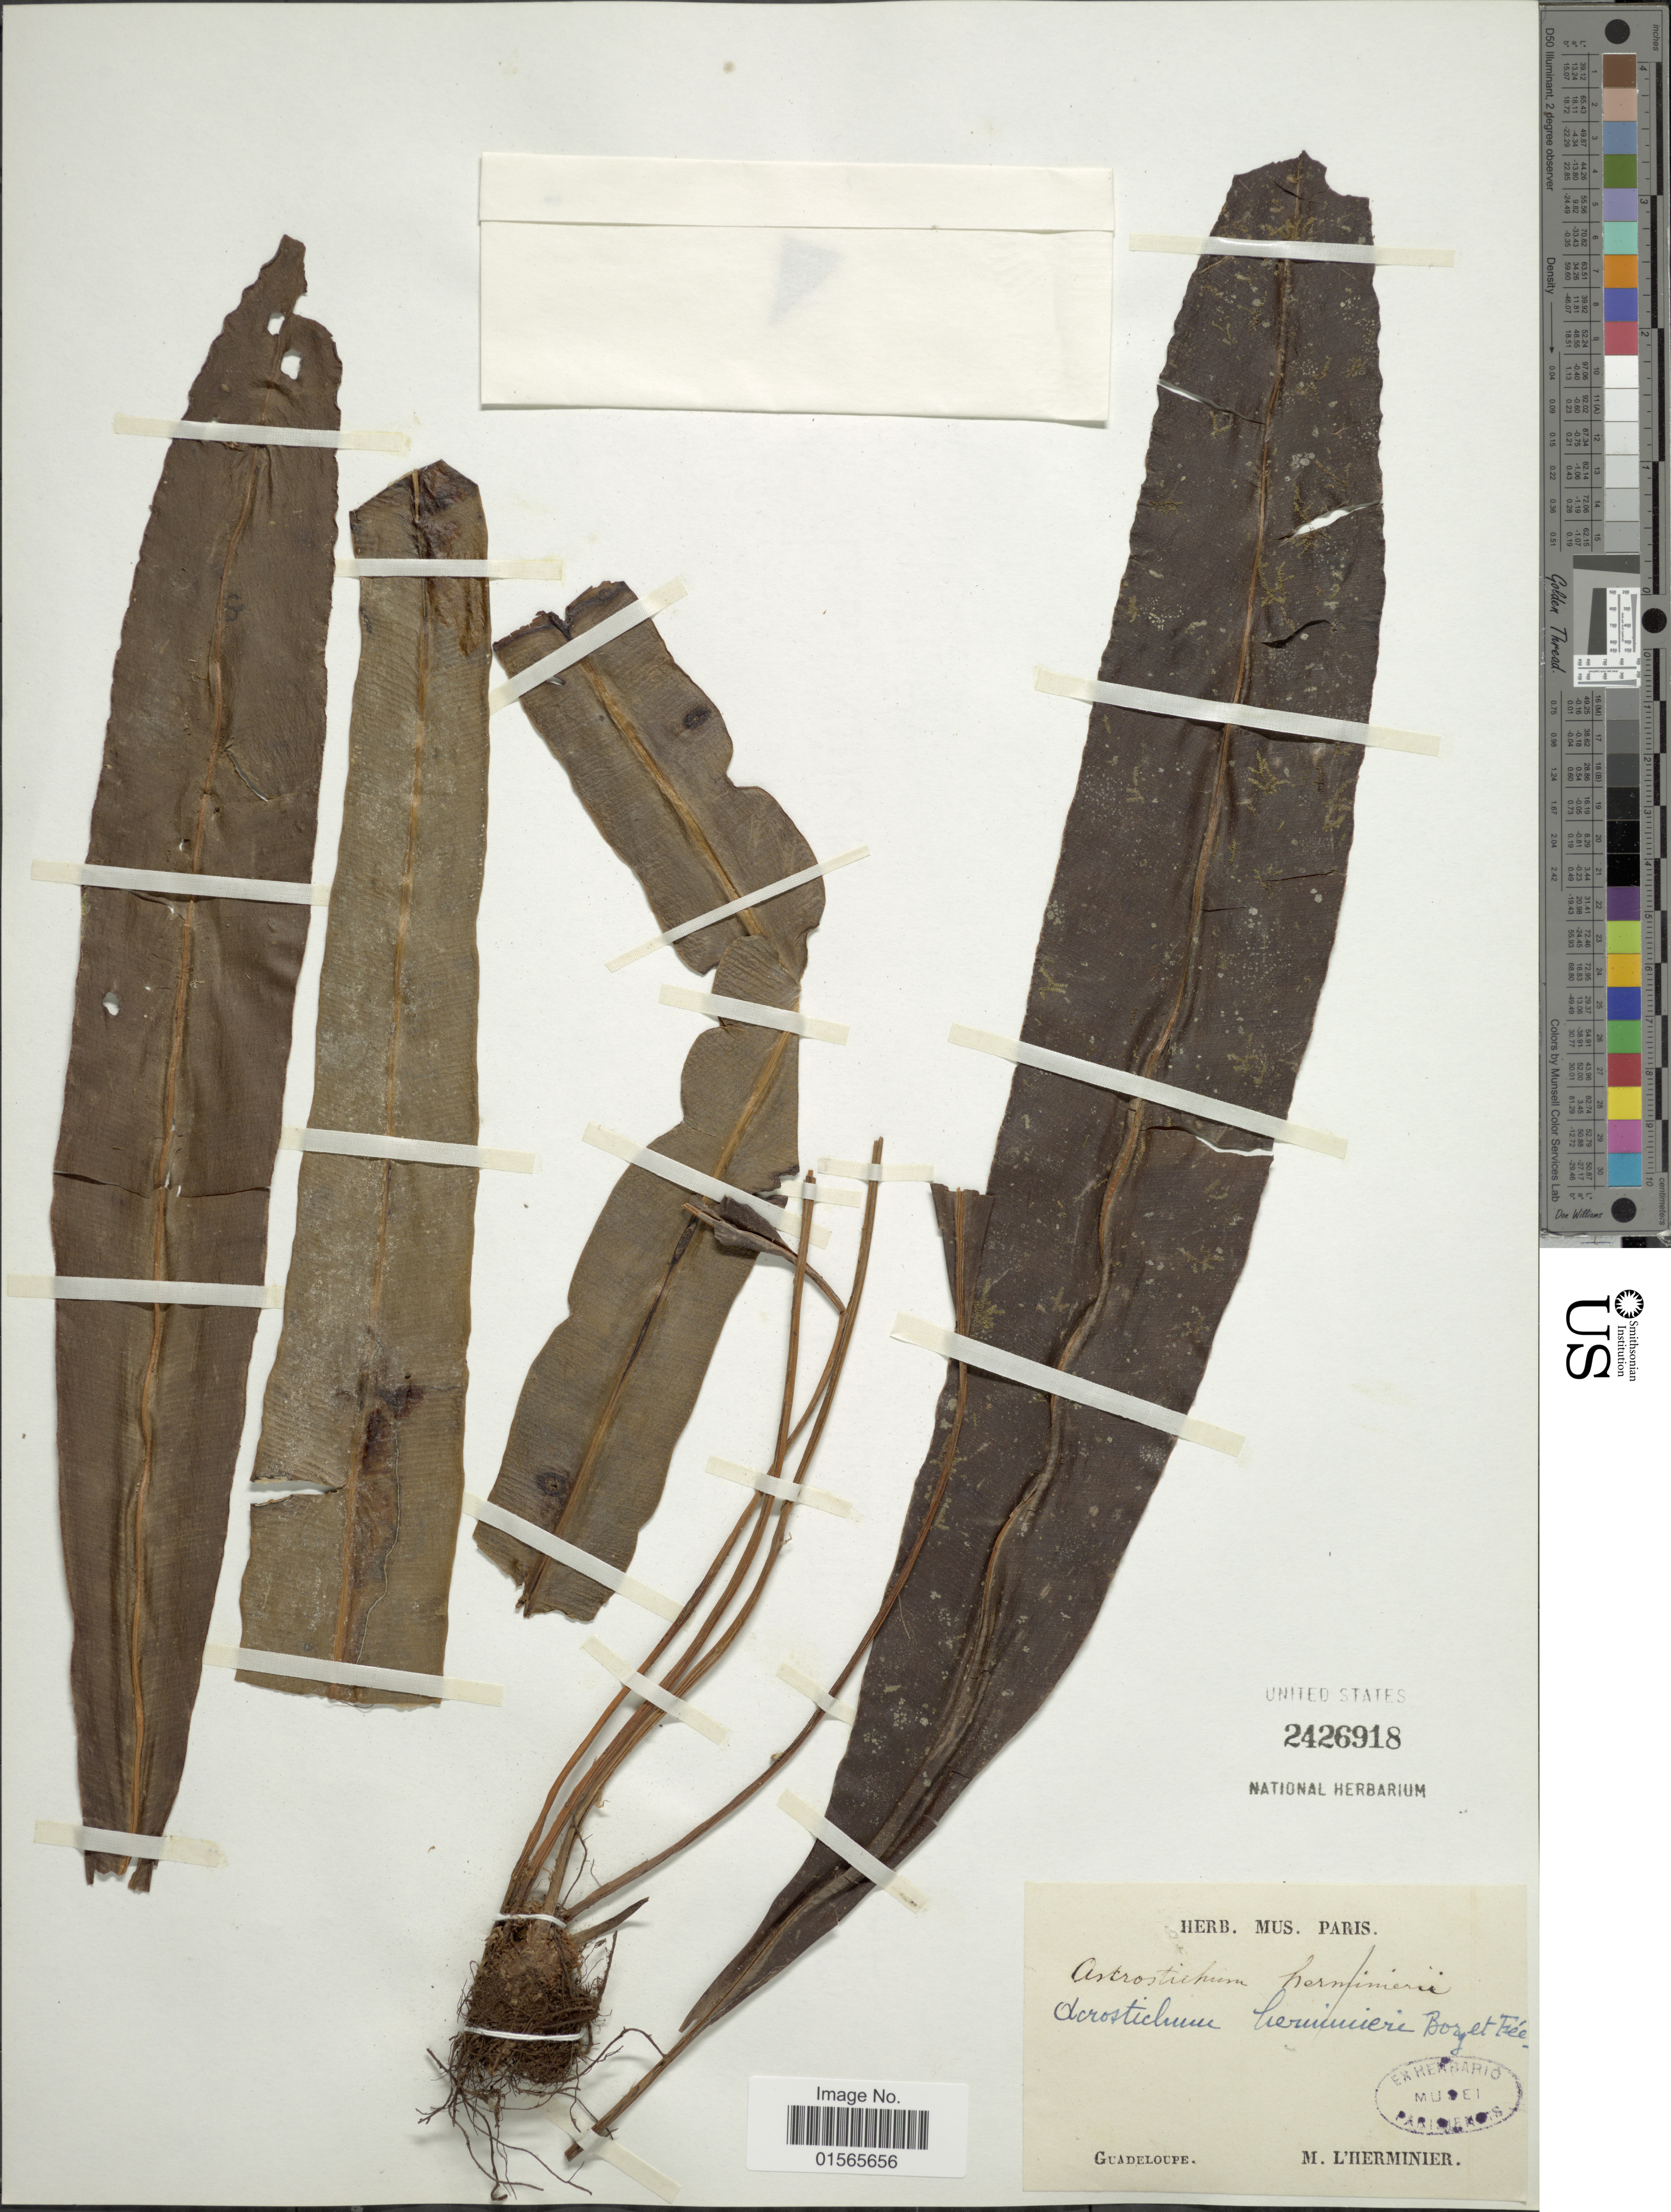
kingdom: Plantae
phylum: Tracheophyta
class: Polypodiopsida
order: Polypodiales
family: Dryopteridaceae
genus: Elaphoglossum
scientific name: Elaphoglossum longifolium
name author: J. Sm.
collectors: M. L'Herminier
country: Guadeloupe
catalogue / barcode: US 2426918